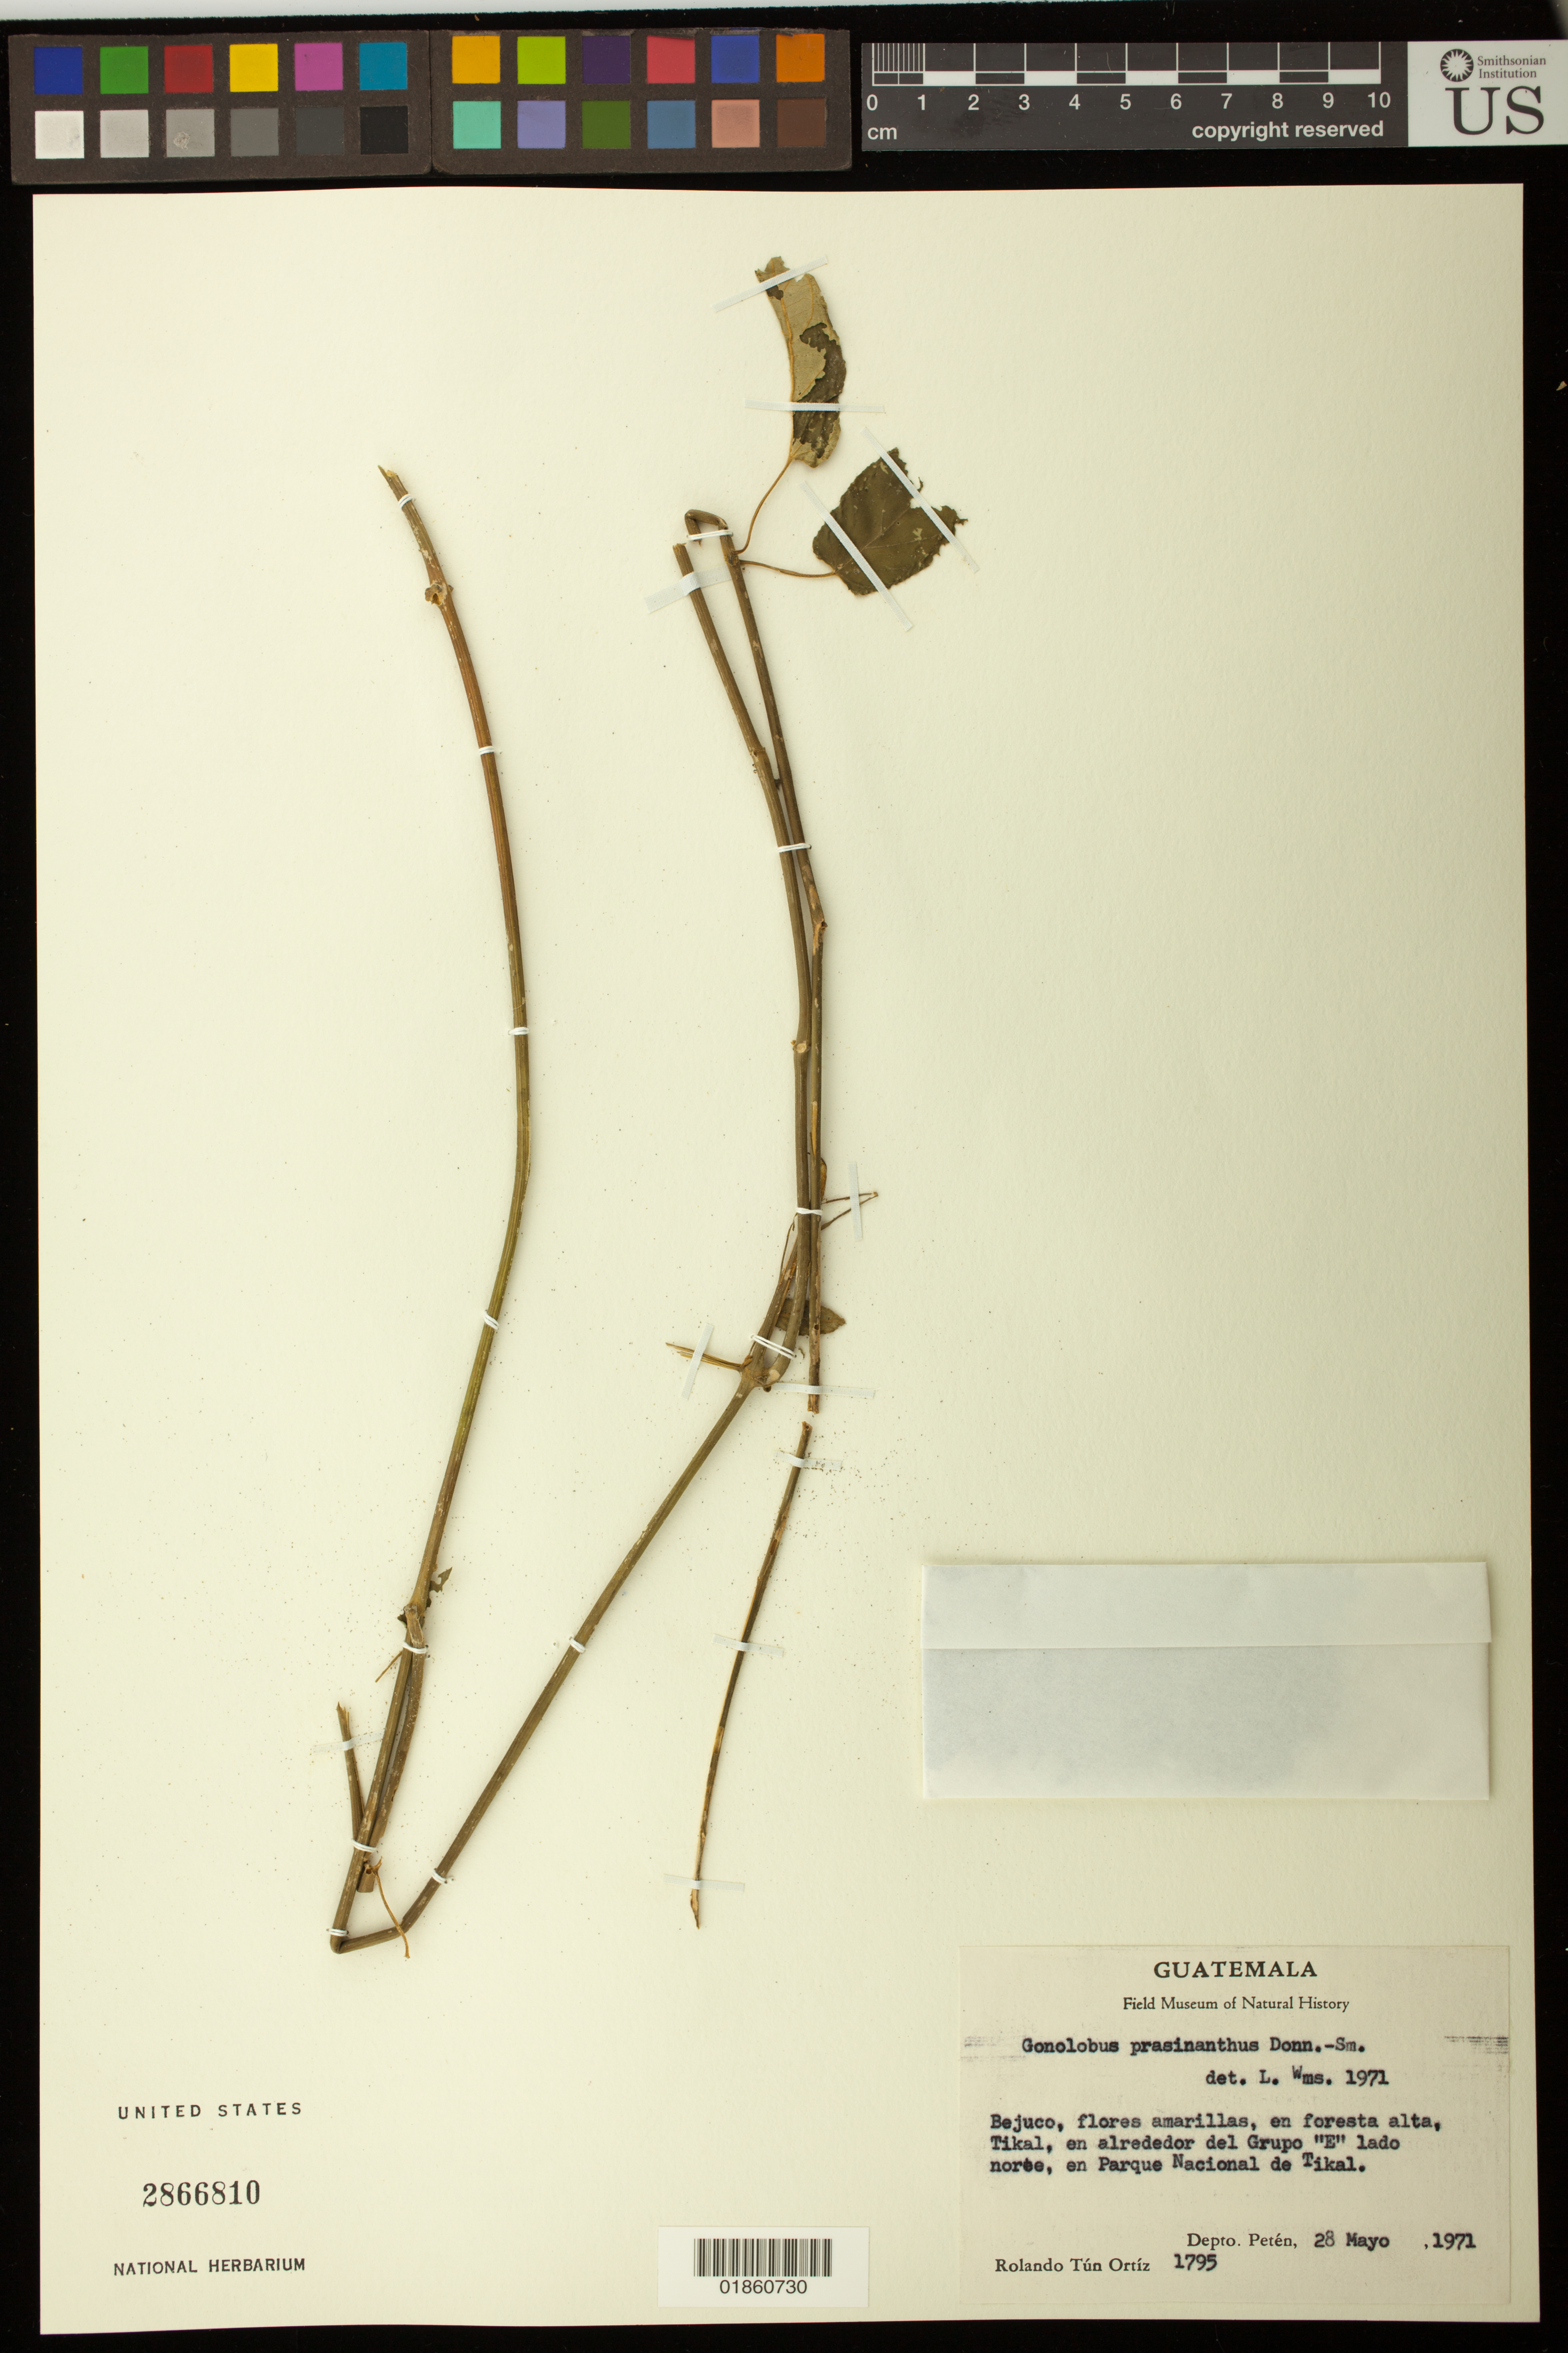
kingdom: Plantae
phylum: Tracheophyta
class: Magnoliopsida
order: Gentianales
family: Apocynaceae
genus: Gonolobus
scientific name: Gonolobus prasinanthus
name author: Donn. Sm.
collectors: R. T. Ortíz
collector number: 1795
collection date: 1971-05-28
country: Guatemala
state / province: El Petén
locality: Tikal, en alrededor del Grupo "E" lado norée, en Parque Nacional de Tikal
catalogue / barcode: US 2866810